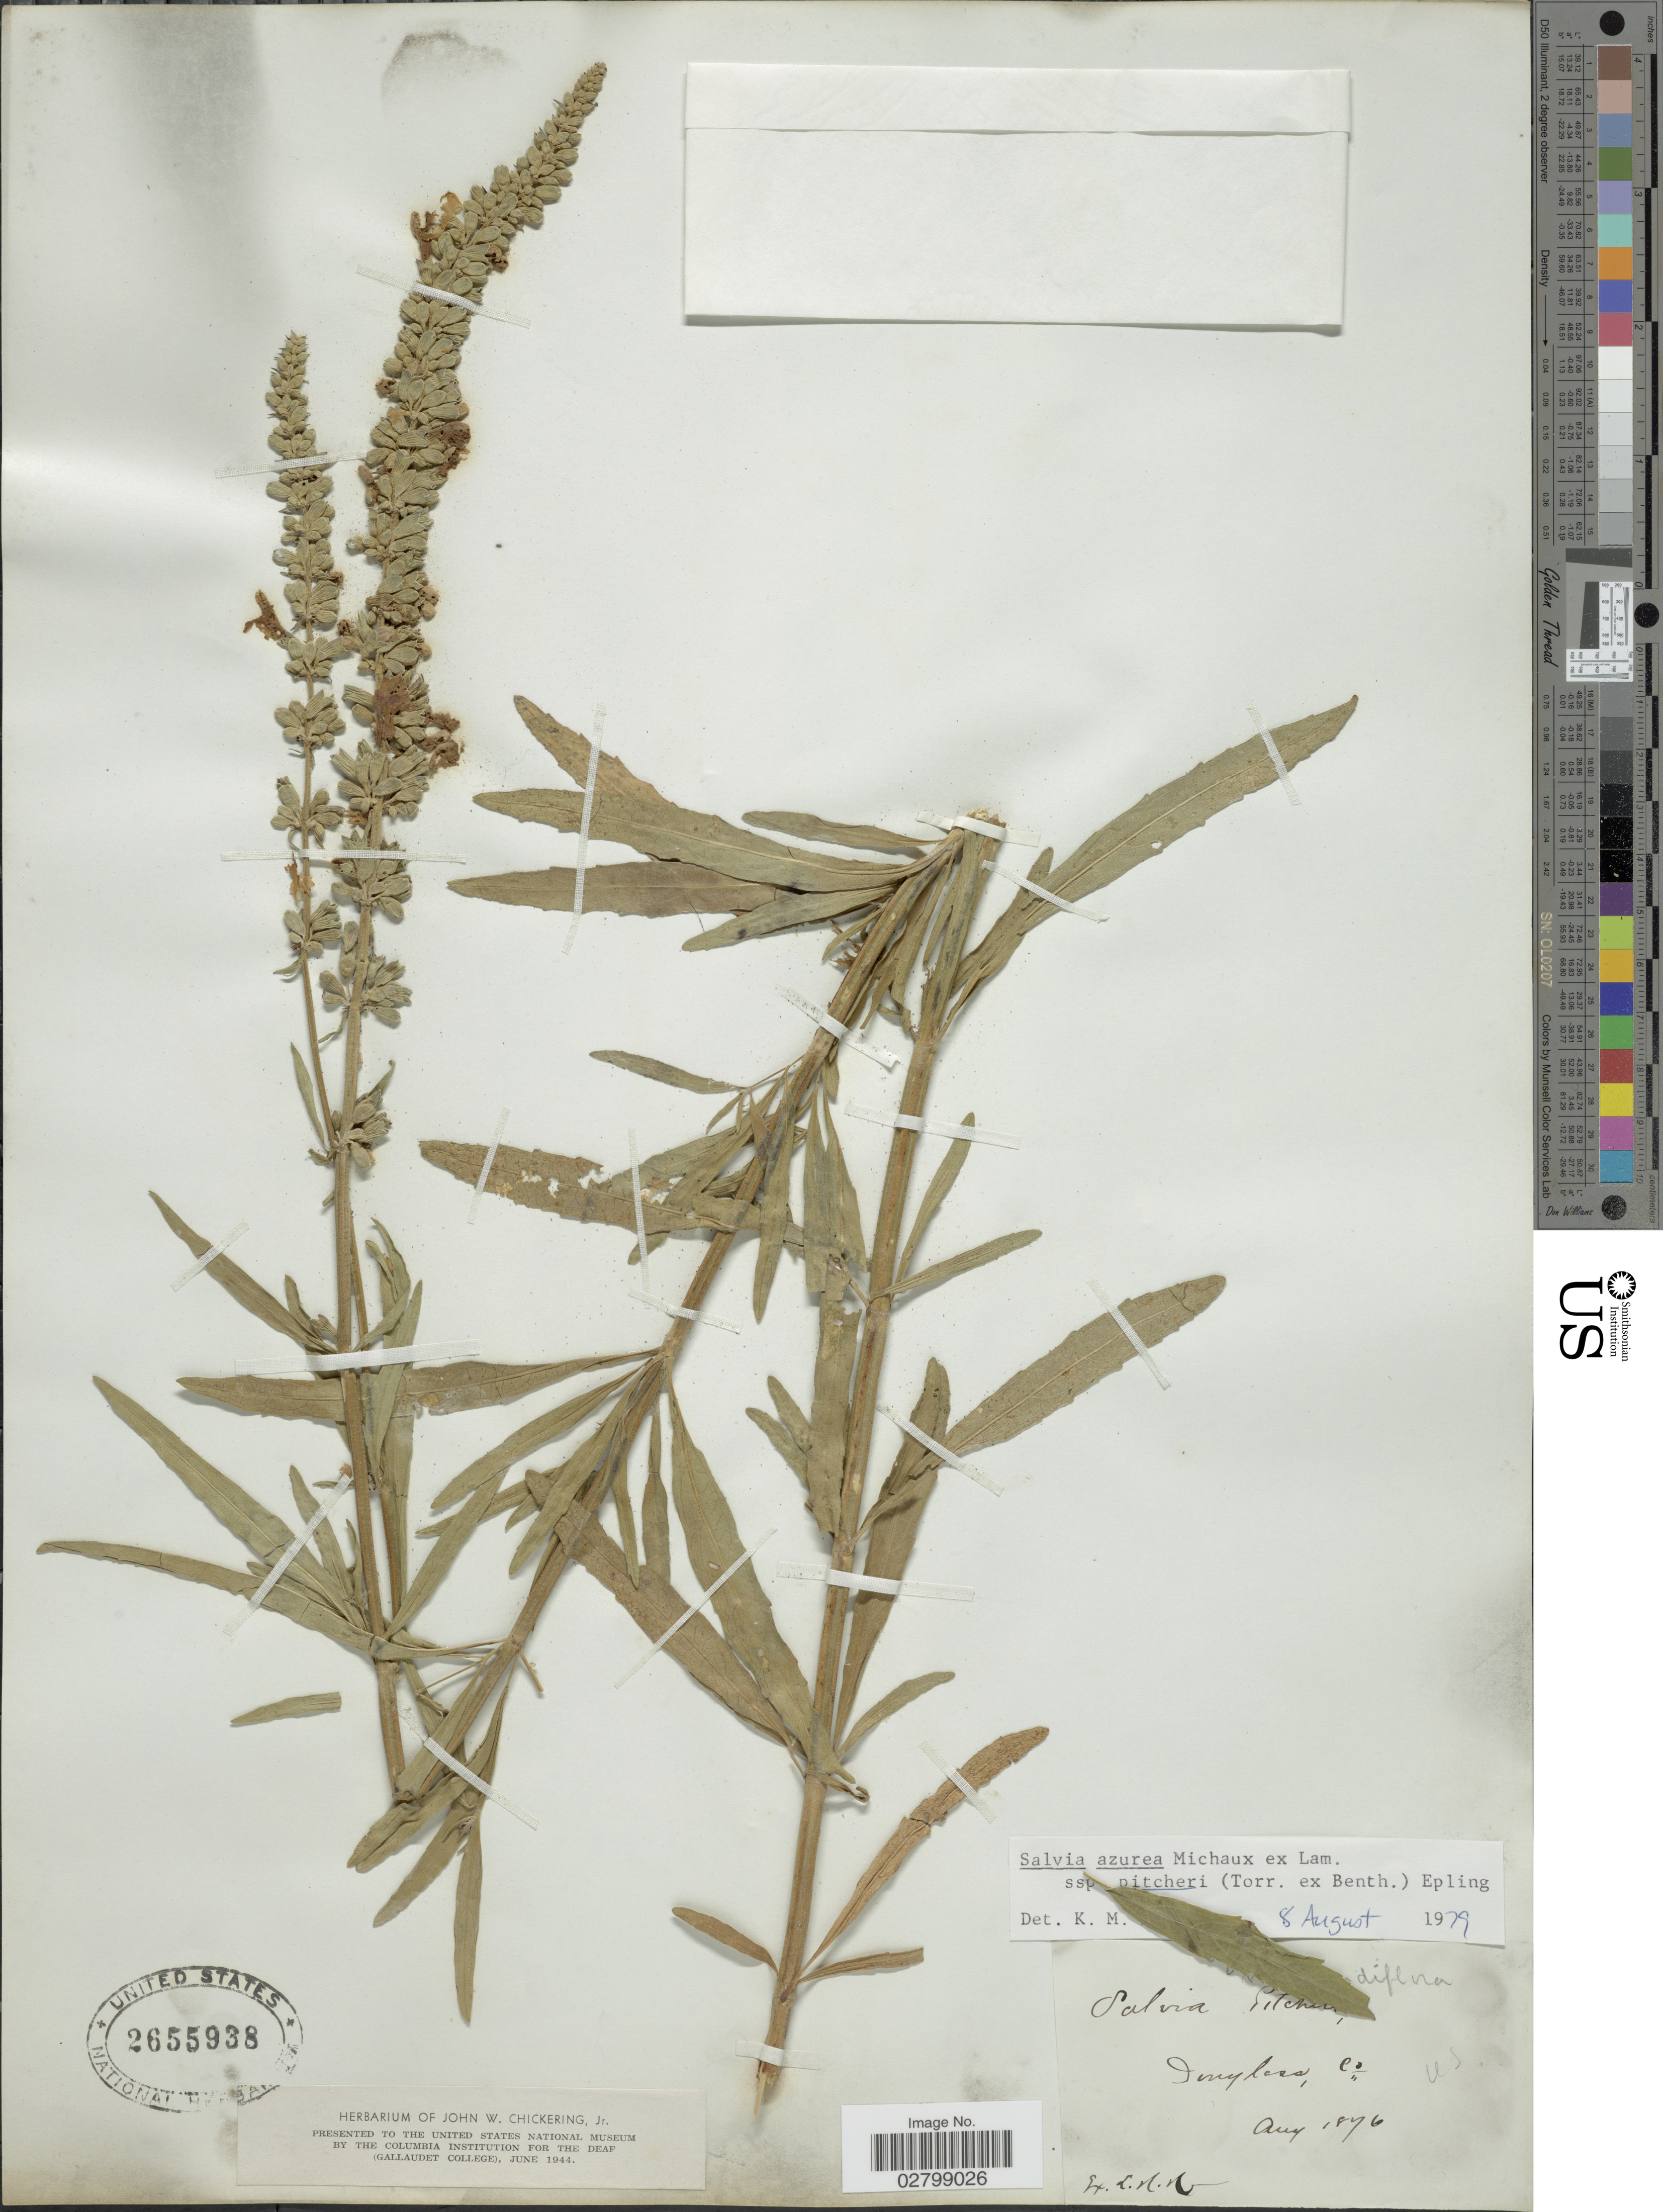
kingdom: Plantae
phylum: Tracheophyta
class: Magnoliopsida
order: Lamiales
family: Lamiaceae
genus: Salvia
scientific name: Salvia azurea subsp. pitcheri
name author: Michx. ex Lam.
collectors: L. N. N.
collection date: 1876-08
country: United States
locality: Douglass Co.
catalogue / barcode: US 2655938